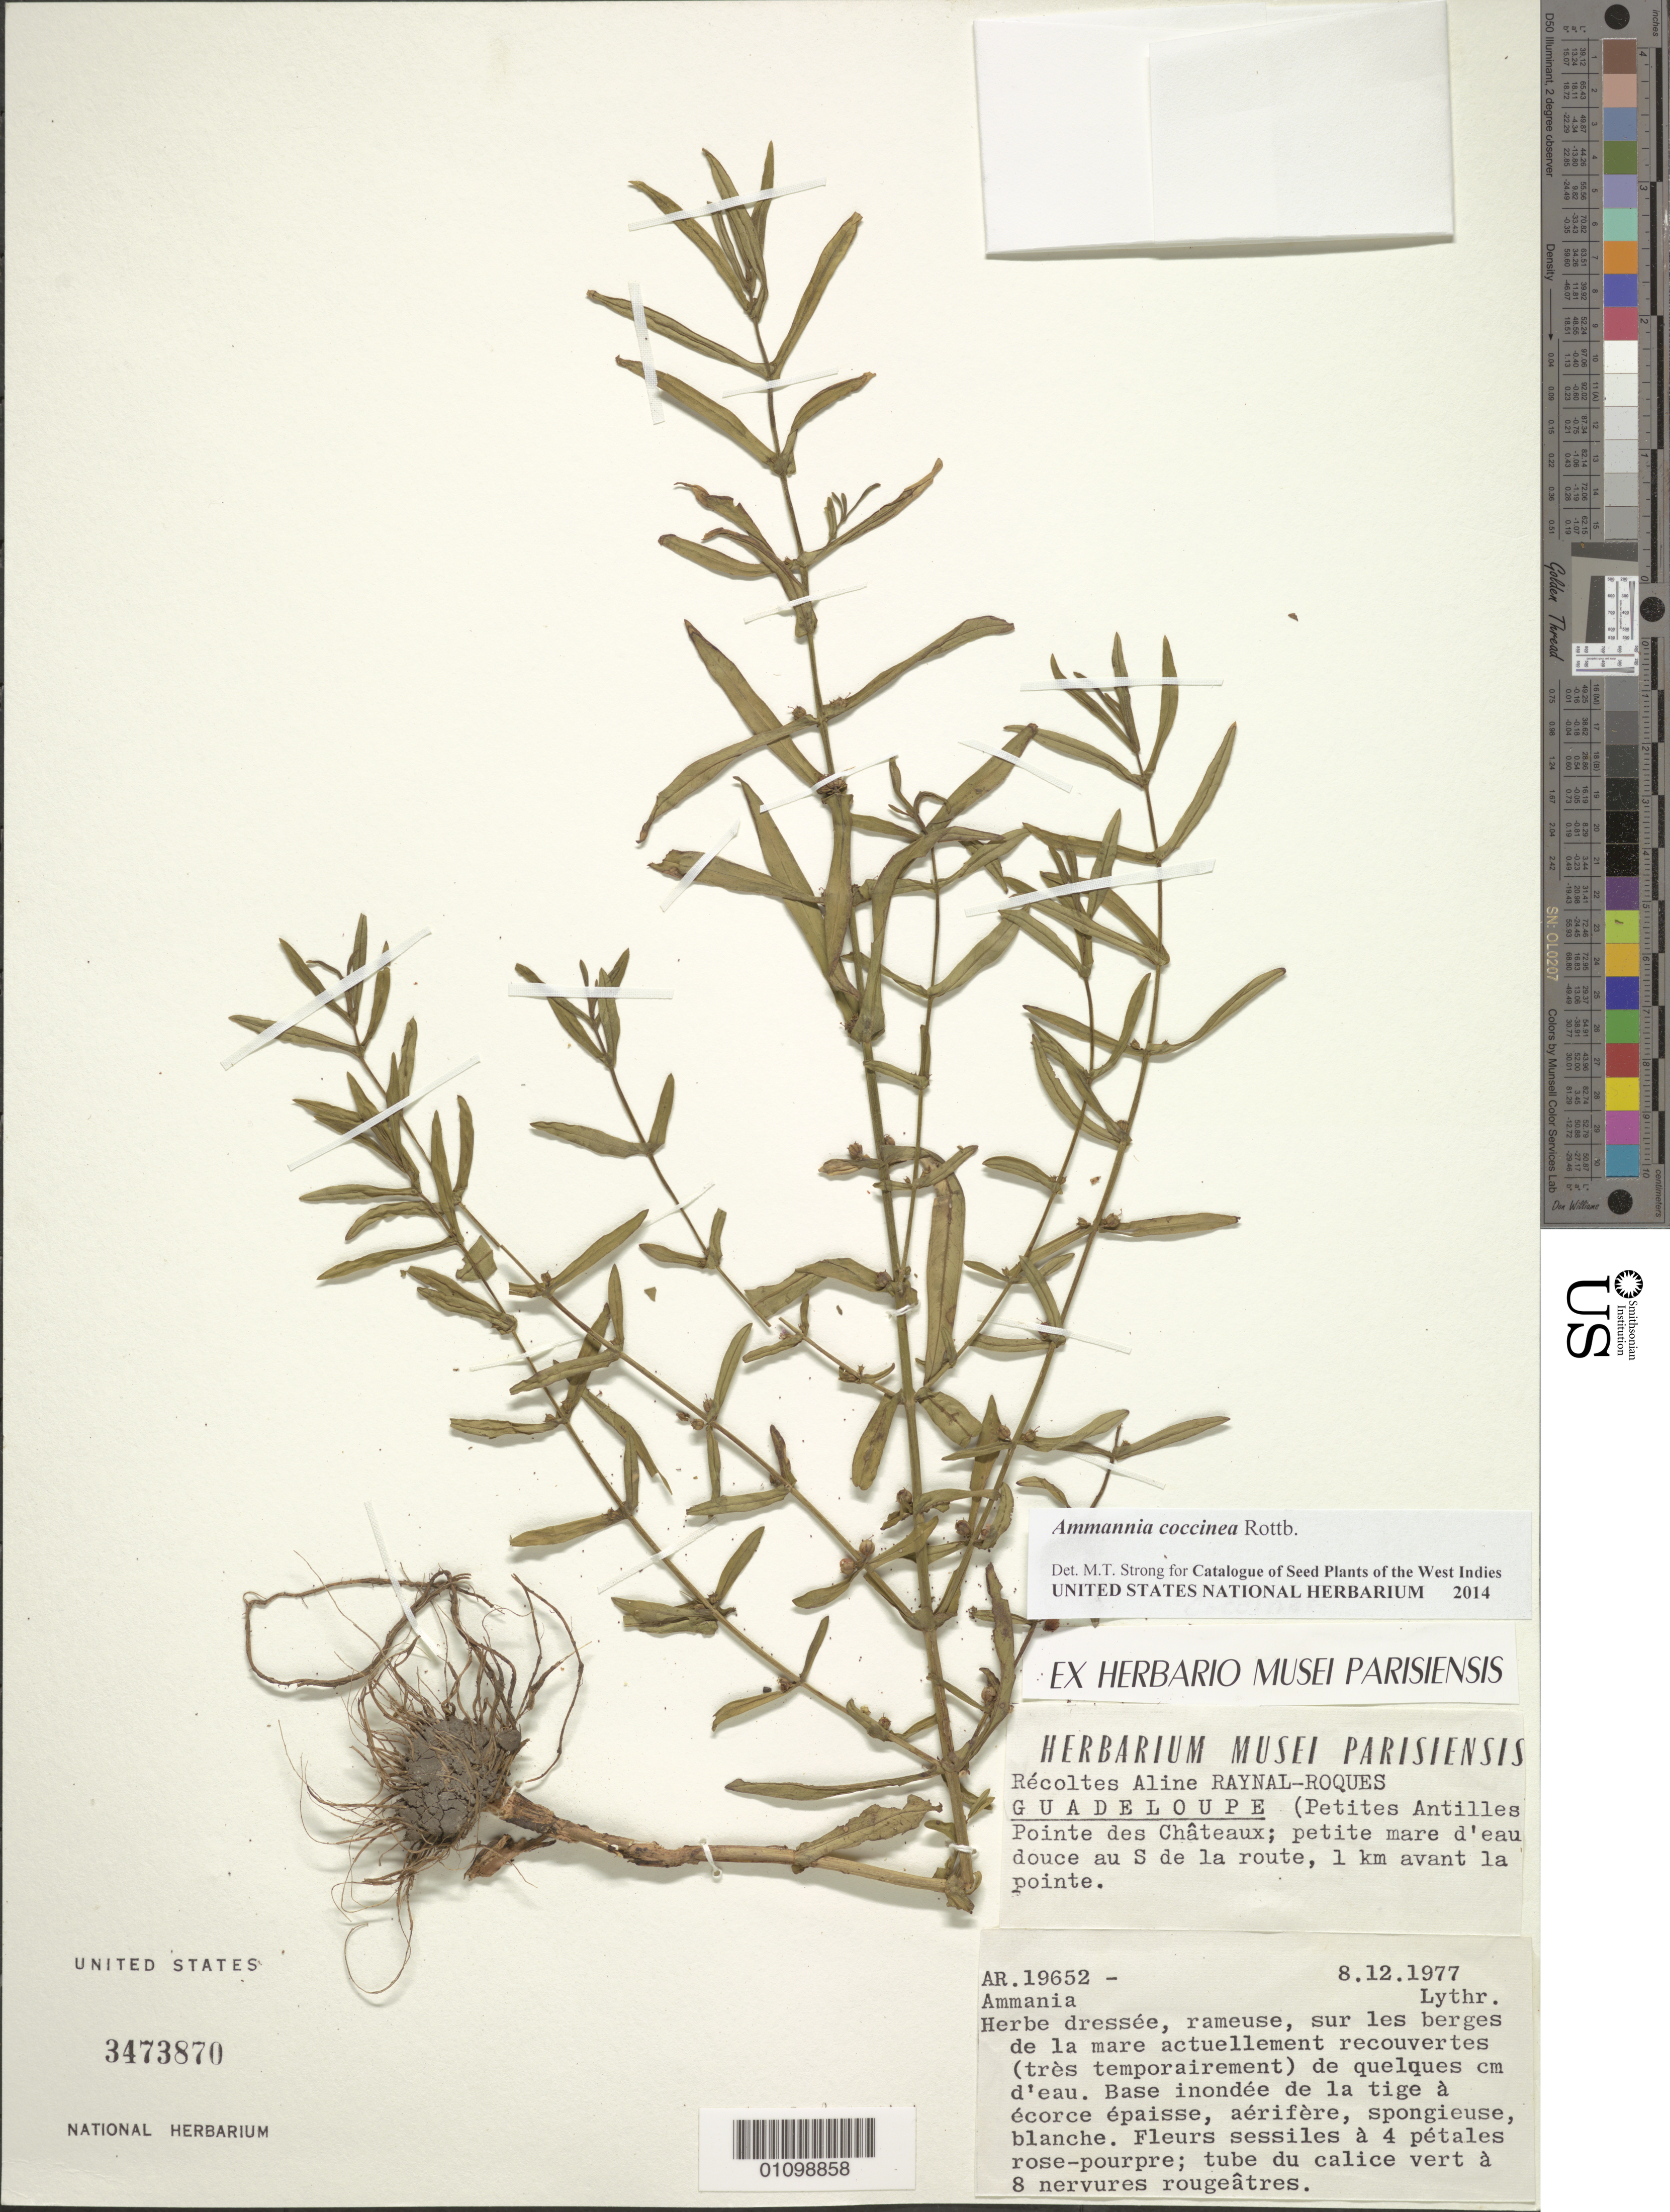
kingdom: Plantae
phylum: Tracheophyta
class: Magnoliopsida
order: Myrtales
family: Lythraceae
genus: Ammannia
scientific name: Ammannia coccinea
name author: Rottb.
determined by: Strong, M. T., (US), Smithsonian Institution - National Museum of Natural History (UNITED STATES)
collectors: A. M. Raynal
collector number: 19652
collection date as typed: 08 Dec 1977 or 12 Aug 1977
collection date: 1977-08-12 or 1977-12-08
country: Guadeloupe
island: Grande Terre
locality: Petites Antilles Pointe de Chateaux; petite mare d'eau douce au A de la route, 1 km avant la pointe.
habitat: Base inondee de la tige a ecorce epaisse, aerifere, spongieuse, blanche. Fleurs sessiles a 4 petales rose-pourpre; tube du calice vert a 8 nervures rougeatres.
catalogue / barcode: US 3473870